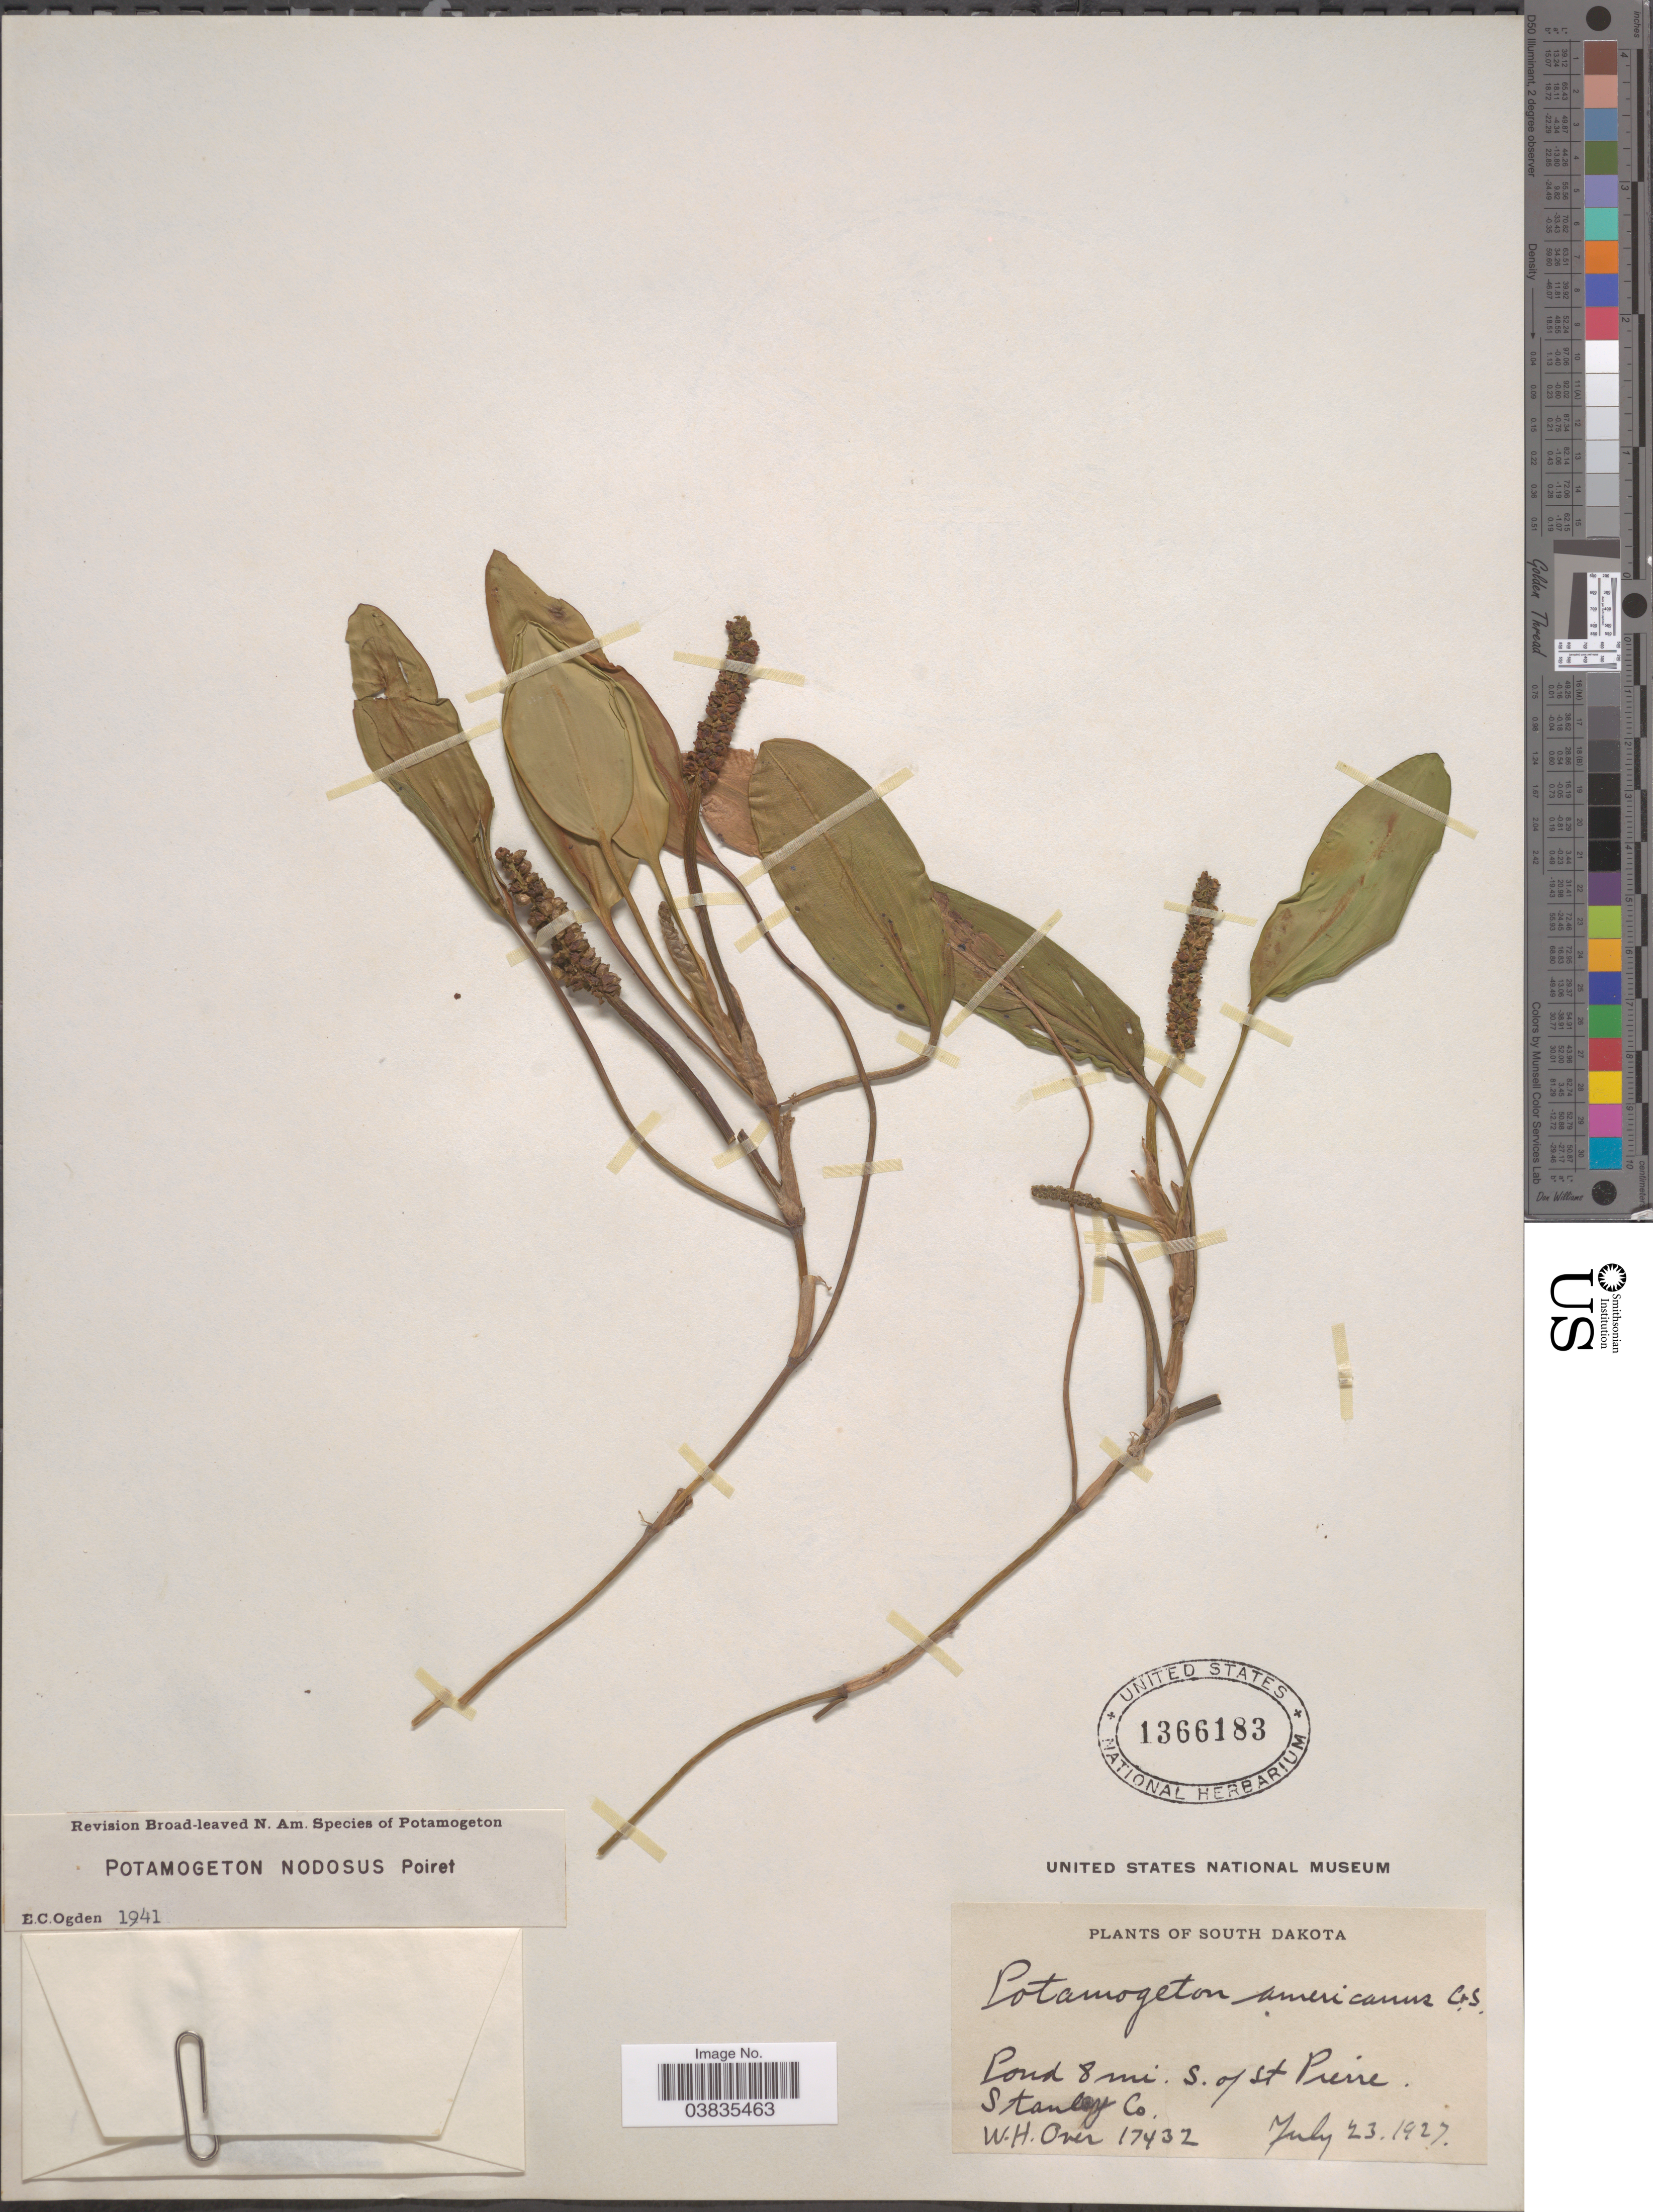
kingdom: Plantae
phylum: Tracheophyta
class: Liliopsida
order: Alismatales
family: Potamogetonaceae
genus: Potamogeton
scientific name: Potamogeton nodosus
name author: Poir.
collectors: W. Over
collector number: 17432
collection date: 1927-07-23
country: United States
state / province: South Dakota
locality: Pond 8 mi. S. of St. Pierre. Stanley Co.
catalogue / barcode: US 1366183